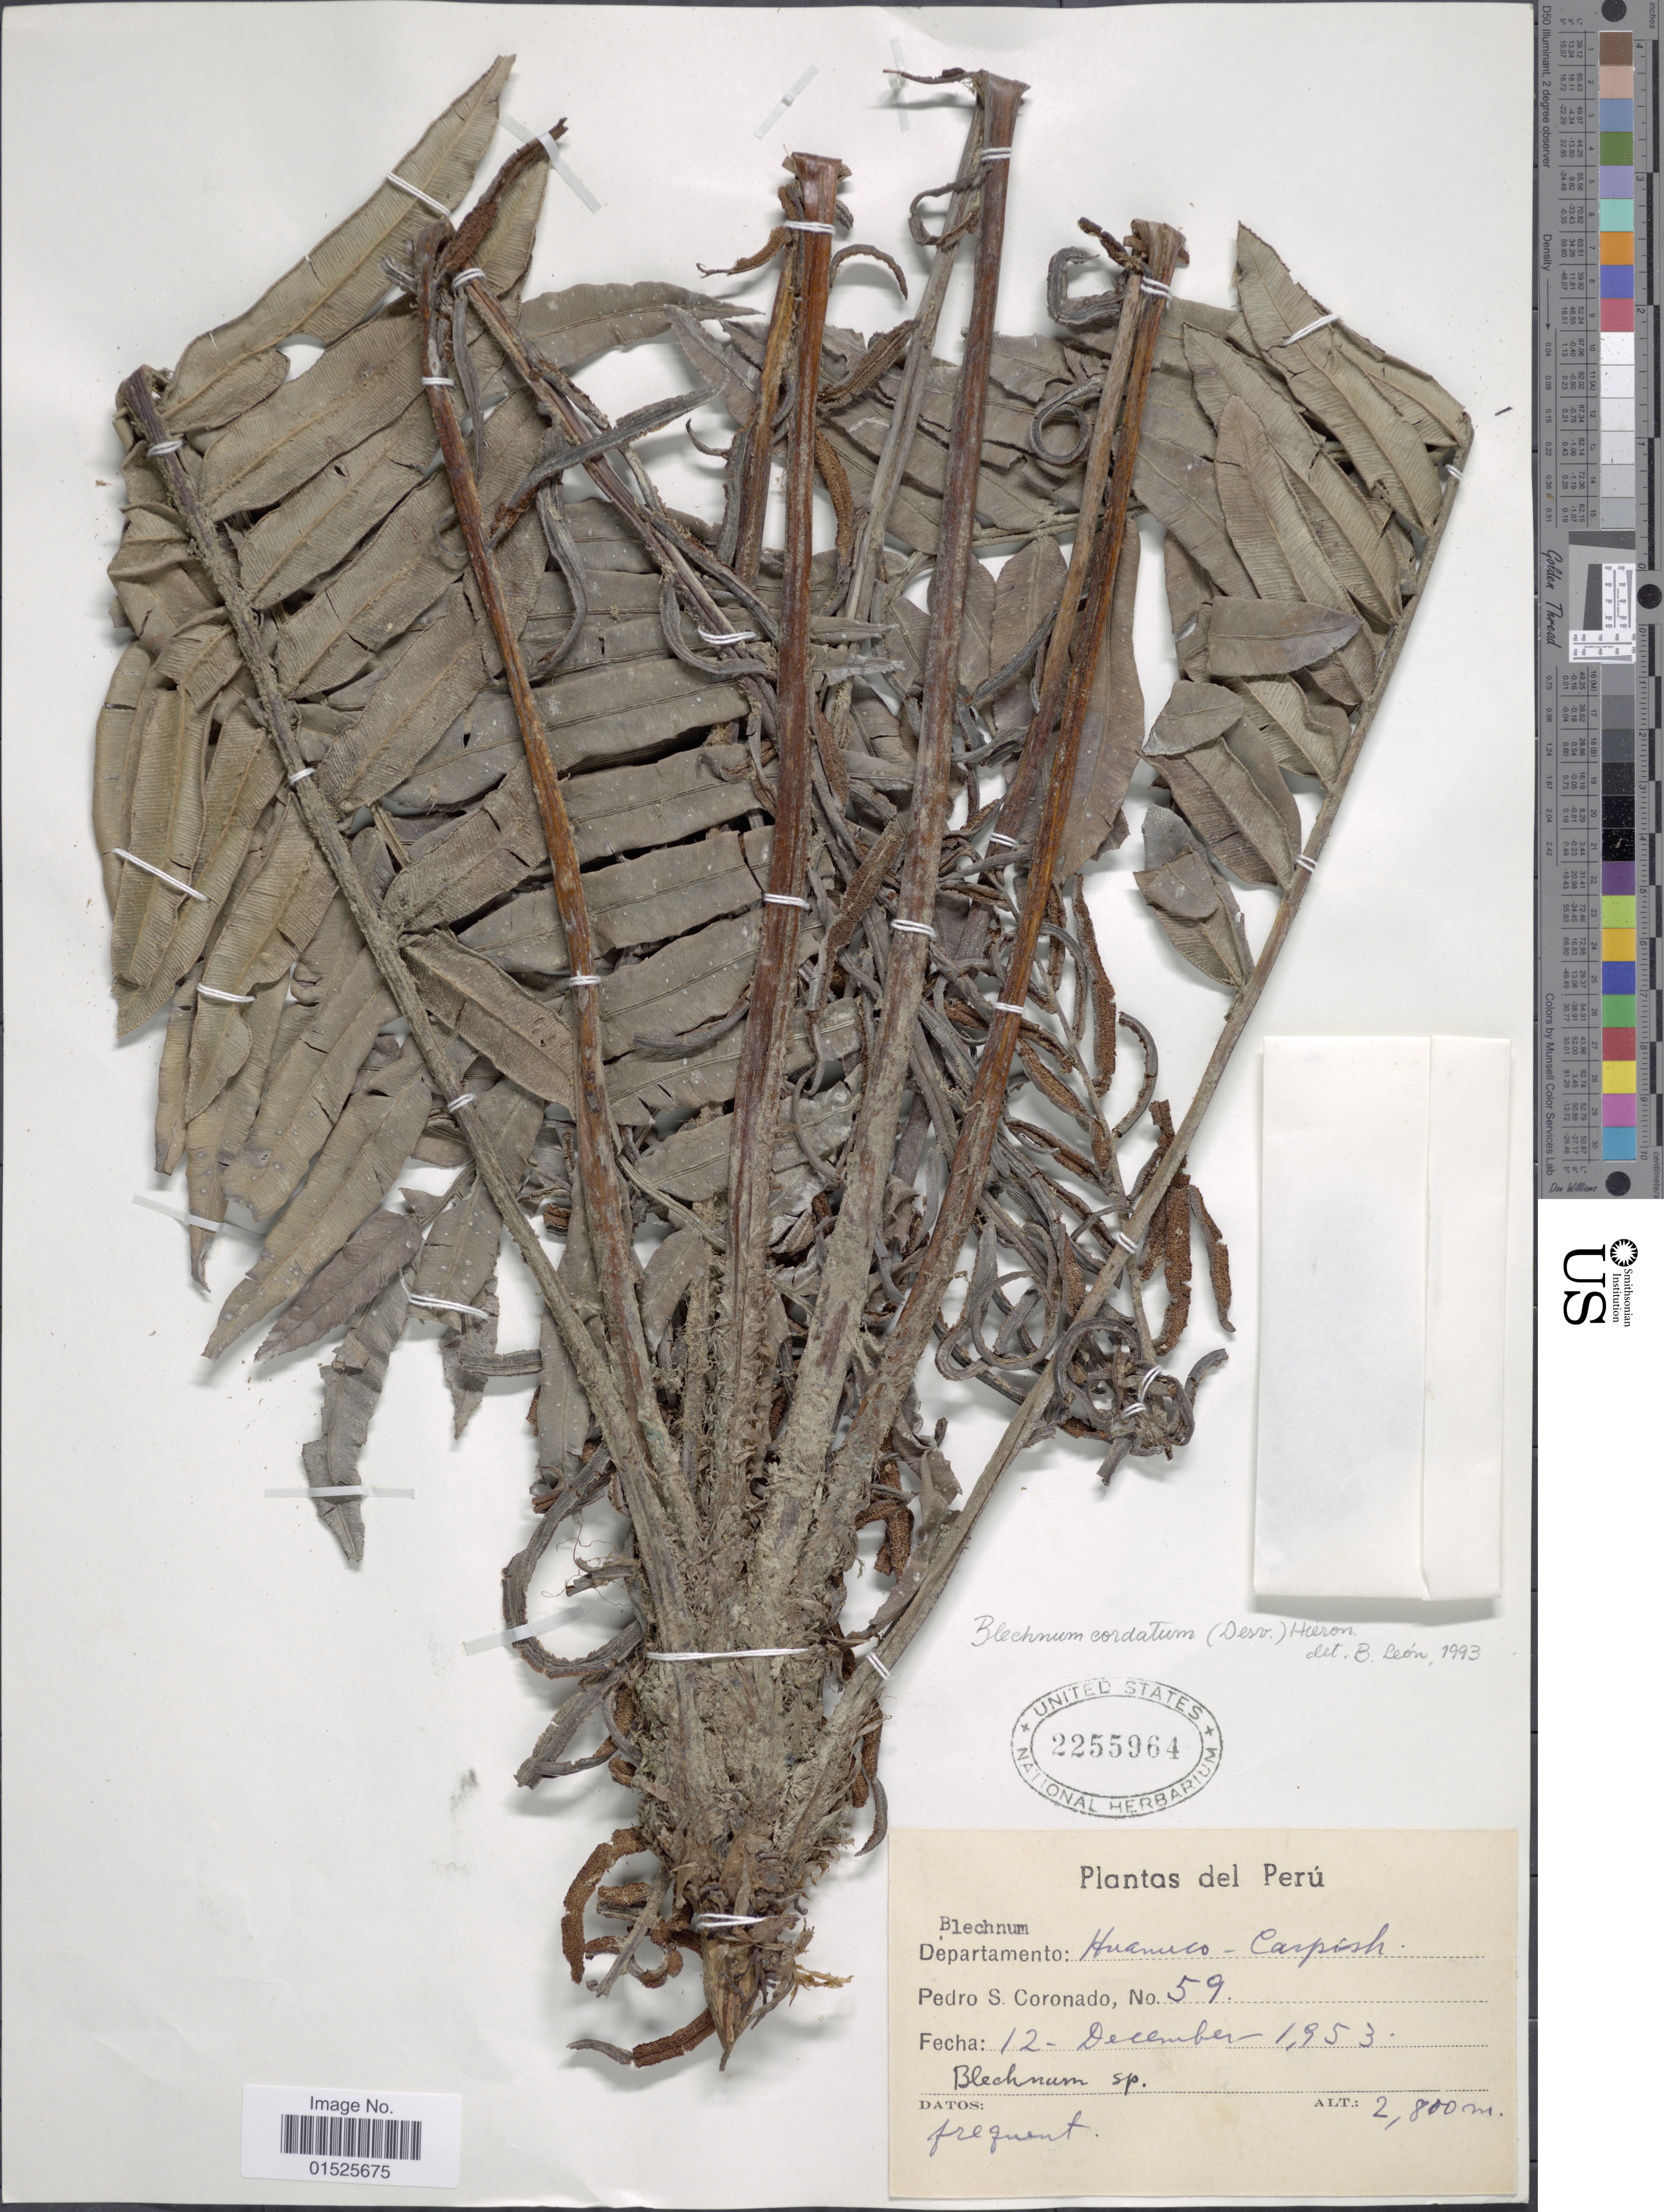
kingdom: Plantae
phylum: Tracheophyta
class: Polypodiopsida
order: Polypodiales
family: Blechnaceae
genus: Blechnum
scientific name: Blechnum cordatum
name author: (Desv.) Hieron.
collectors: P. Coronado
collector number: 59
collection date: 1953-12-12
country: Peru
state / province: Huánuco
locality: Carpish, Departamento Huánuco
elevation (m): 2800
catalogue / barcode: US 2255964